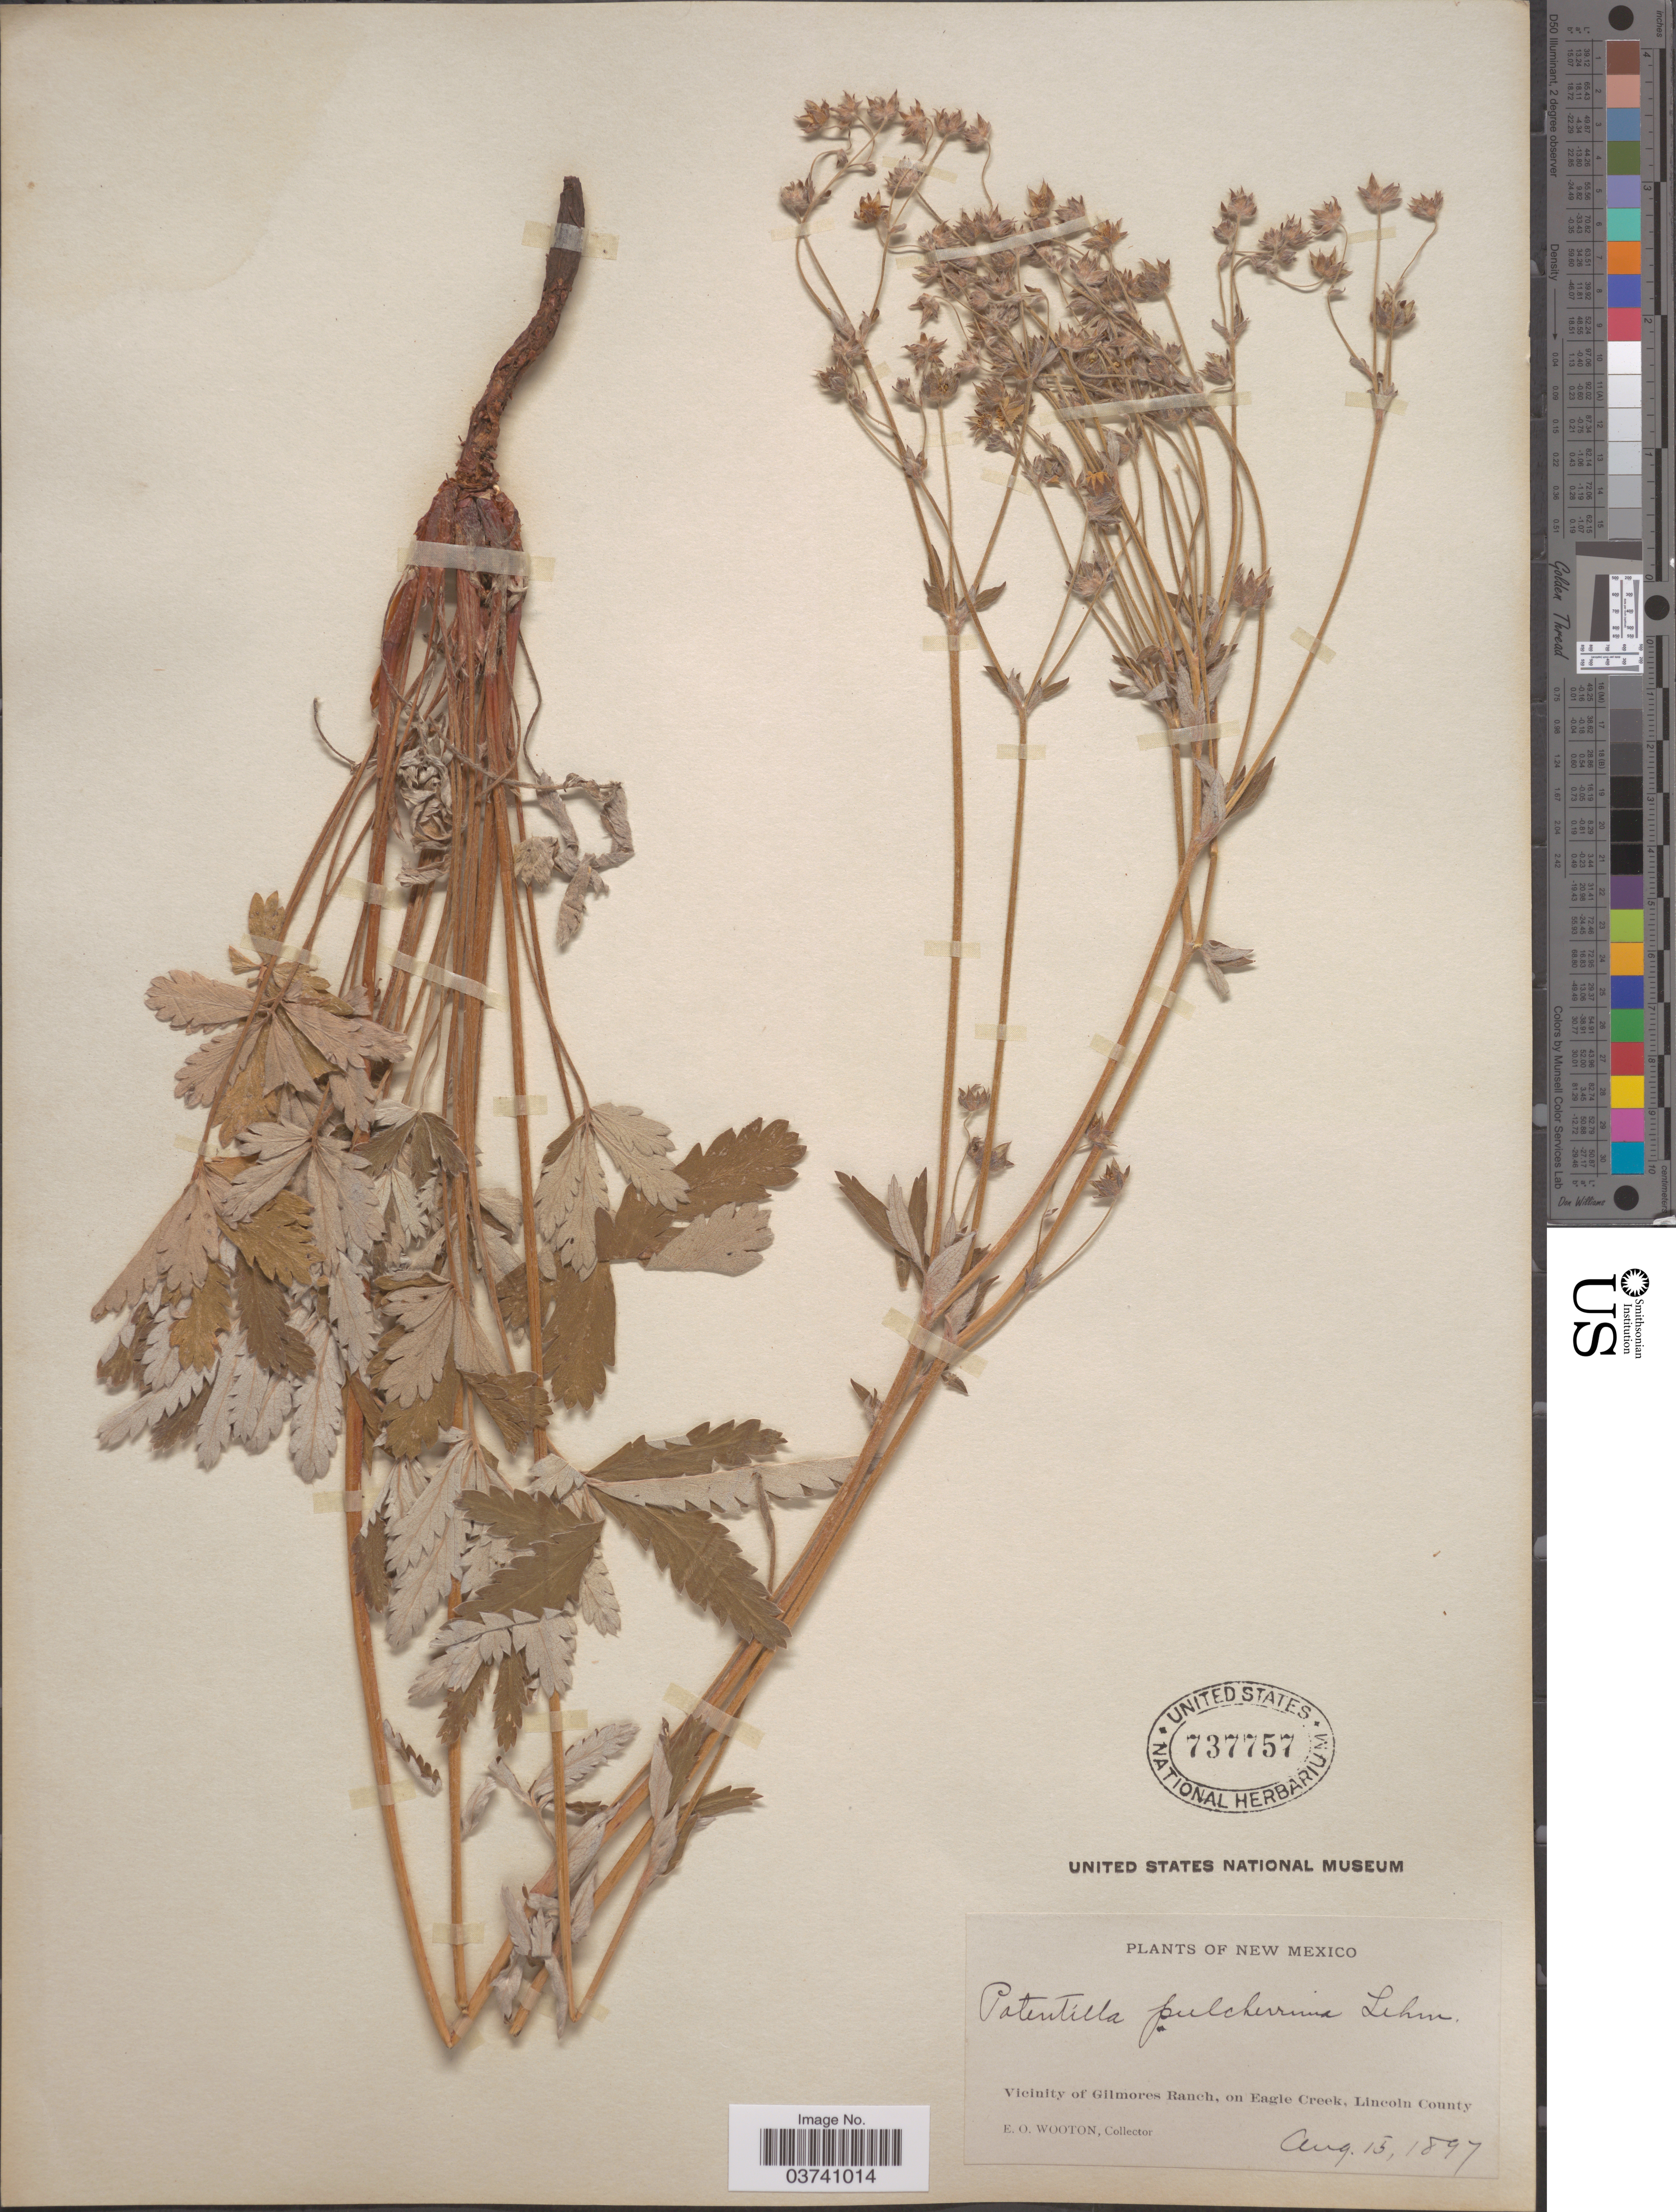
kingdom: Plantae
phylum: Tracheophyta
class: Magnoliopsida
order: Rosales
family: Rosaceae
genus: Potentilla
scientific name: Potentilla pulcherrima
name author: Lehm.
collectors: E. O. Wooton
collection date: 1897-08-15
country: United States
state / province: New Mexico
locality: Vicinity of Gilmores Ranch, on Eagle Creek, Lincoln County.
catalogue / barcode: US 737757